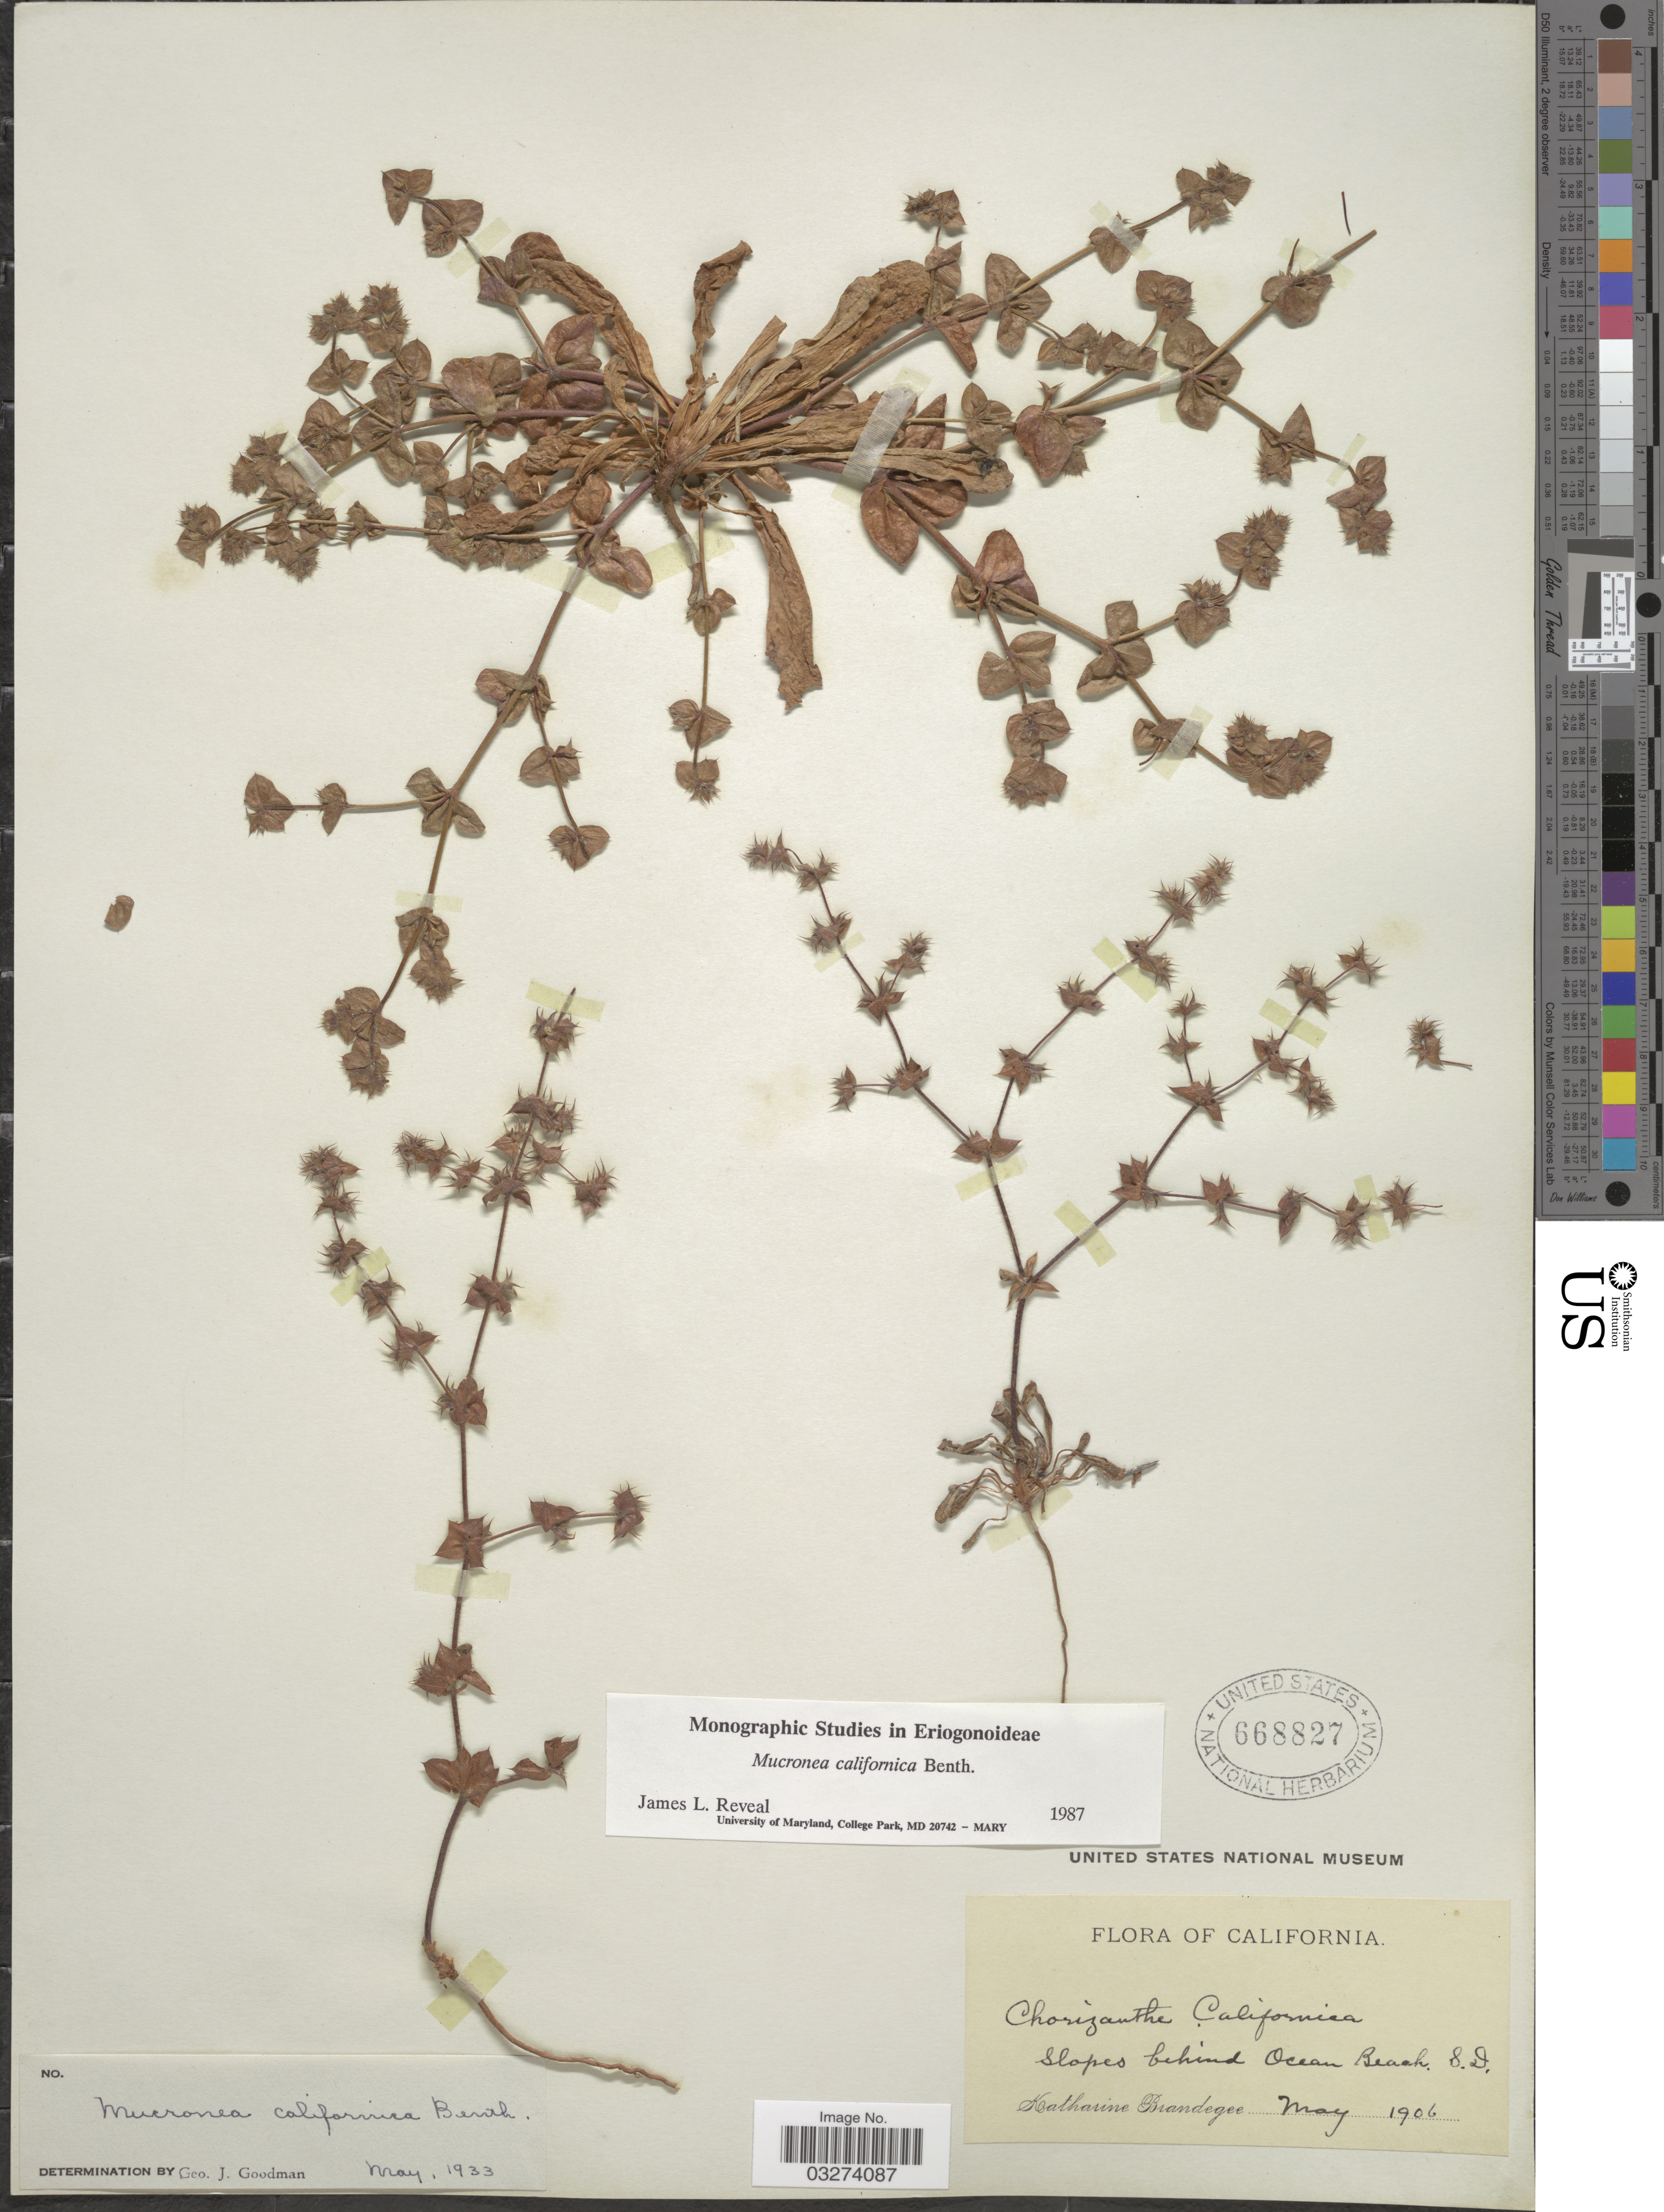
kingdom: Plantae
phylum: Tracheophyta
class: Magnoliopsida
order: Caryophyllales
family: Polygonaceae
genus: Mucronea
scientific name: Mucronea californica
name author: Benth.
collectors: M. K. Brandegee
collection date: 1906-05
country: United States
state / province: California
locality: Slopes behind Ocean Beach S.D.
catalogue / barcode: US 668827